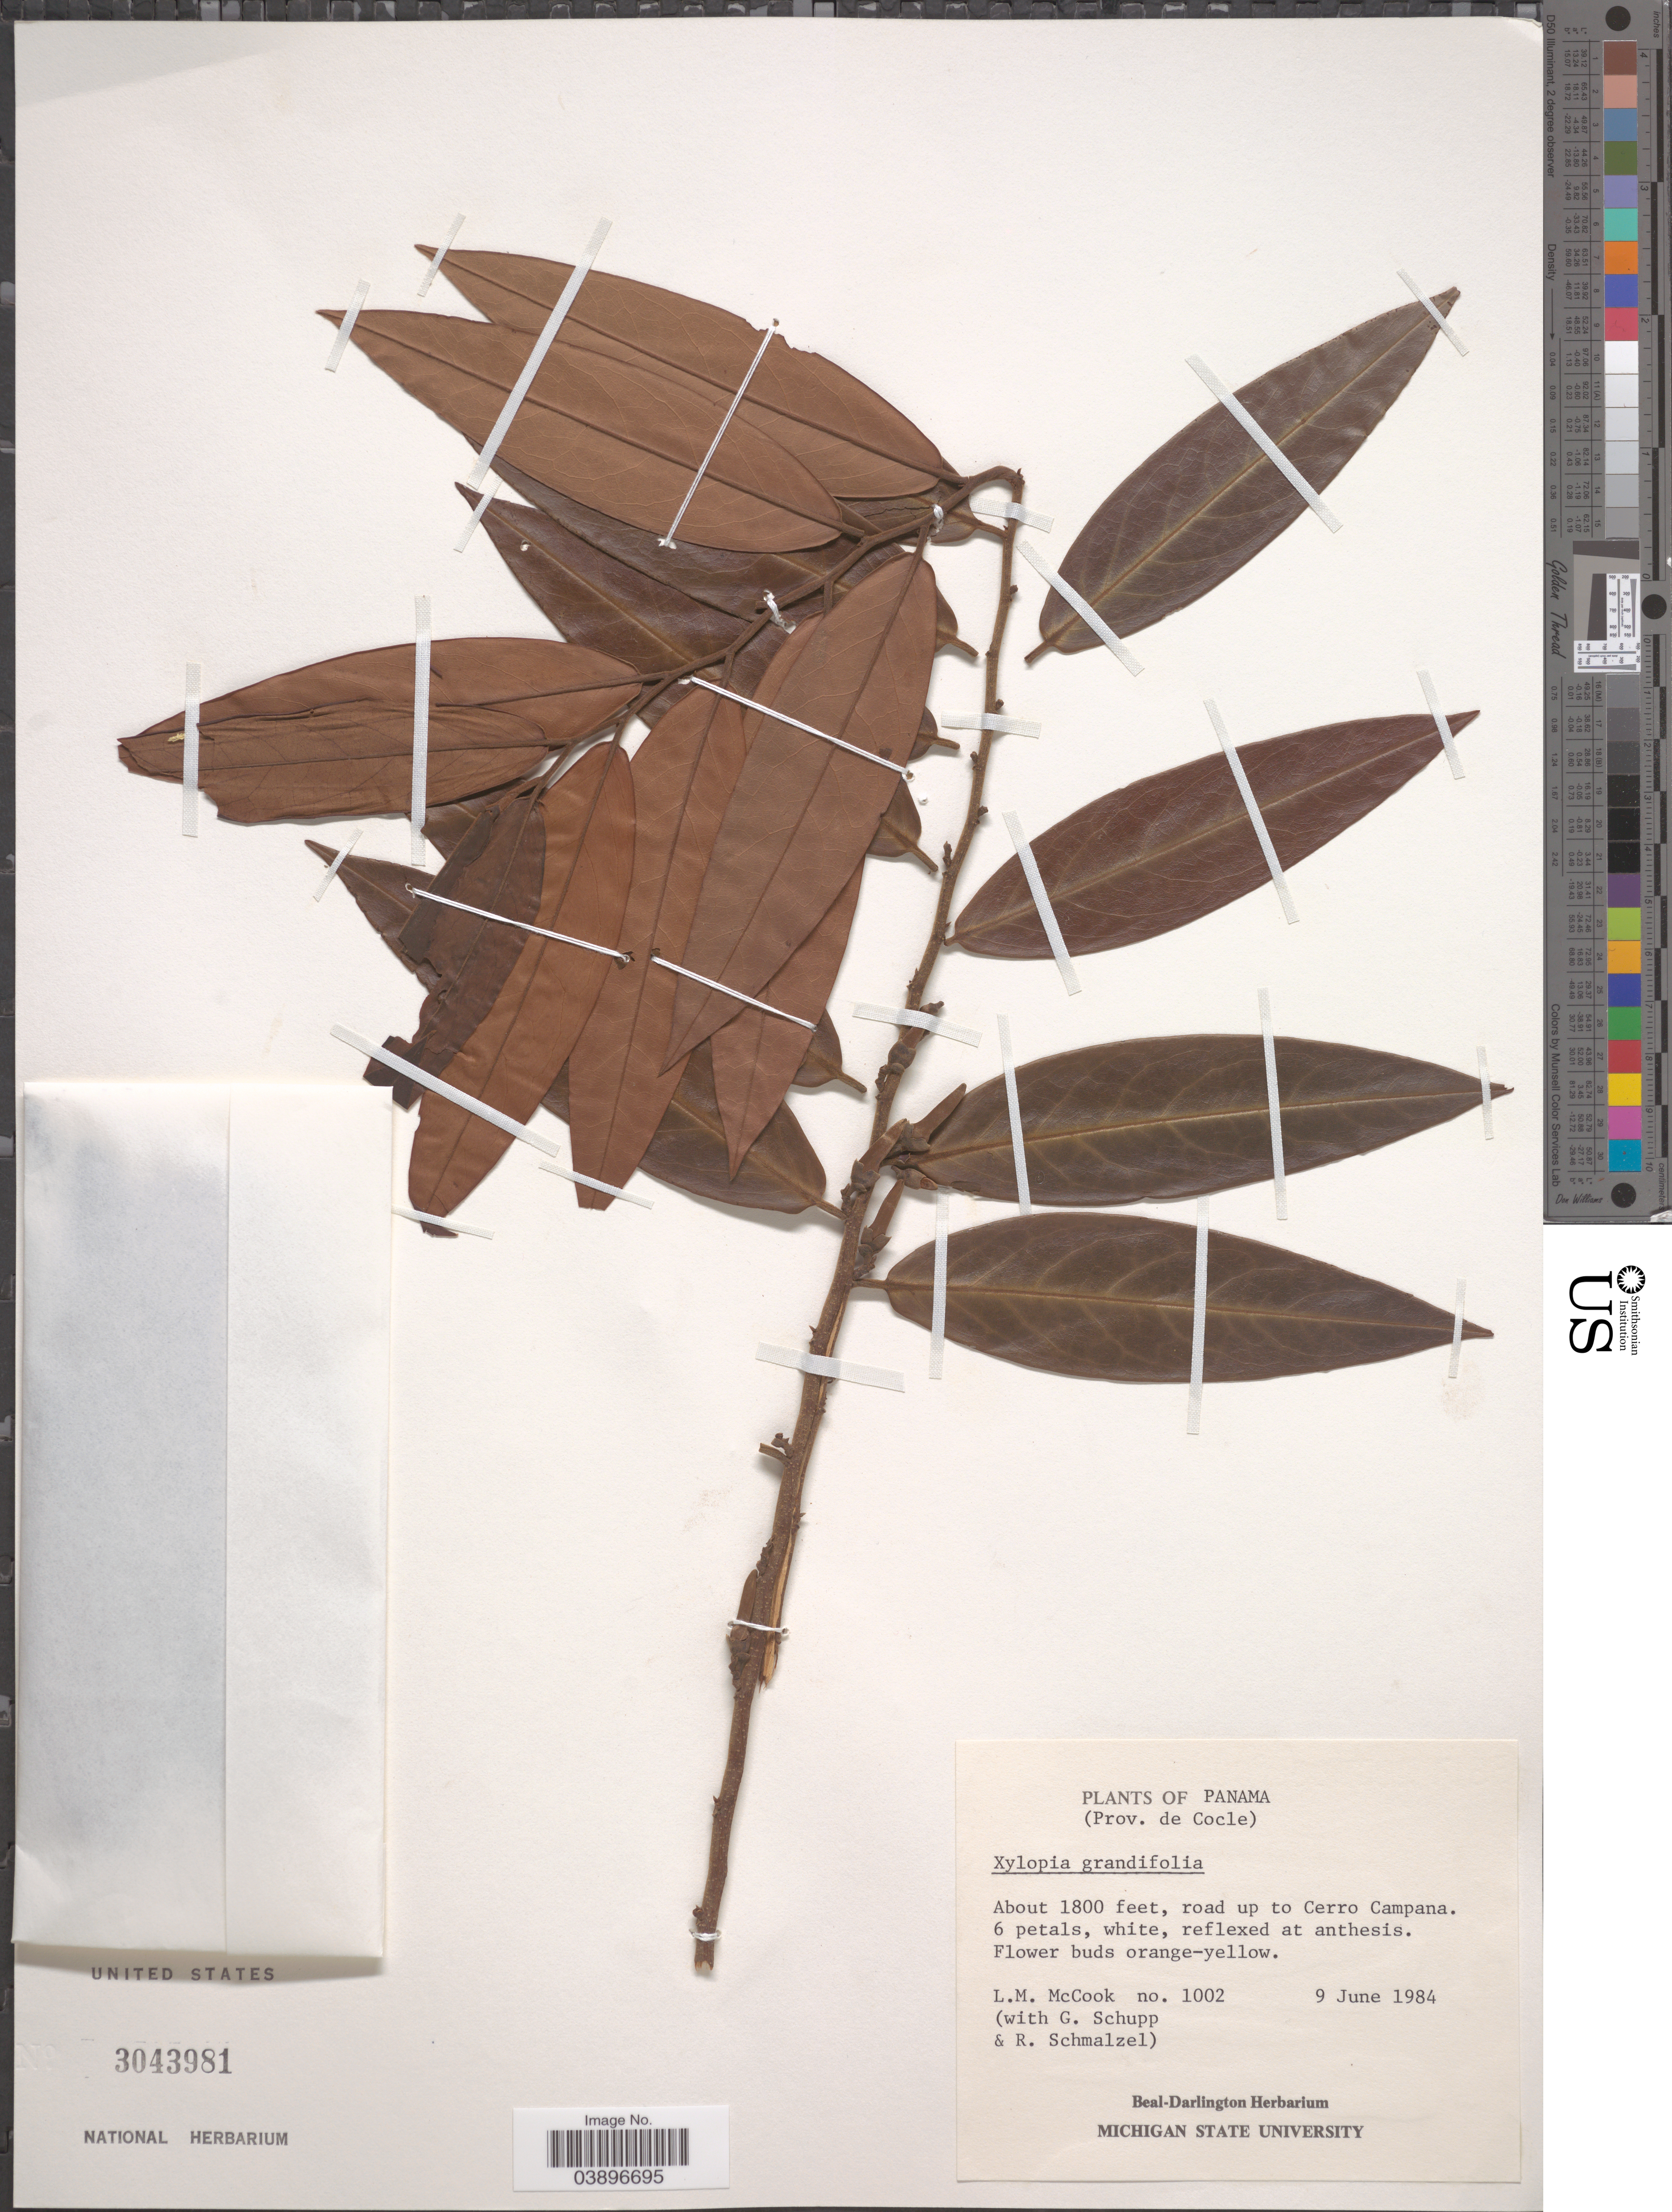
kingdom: Plantae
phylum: Tracheophyta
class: Magnoliopsida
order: Magnoliales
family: Annonaceae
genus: Xylopia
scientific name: Xylopia grandiflora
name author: A. St.-Hil.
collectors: L. McCook, G. Schupp & R. Schmalzel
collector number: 1002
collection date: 1984-06-09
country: Panama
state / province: Cocle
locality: Road up to Cerro Campana.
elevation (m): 549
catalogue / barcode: US 3043981